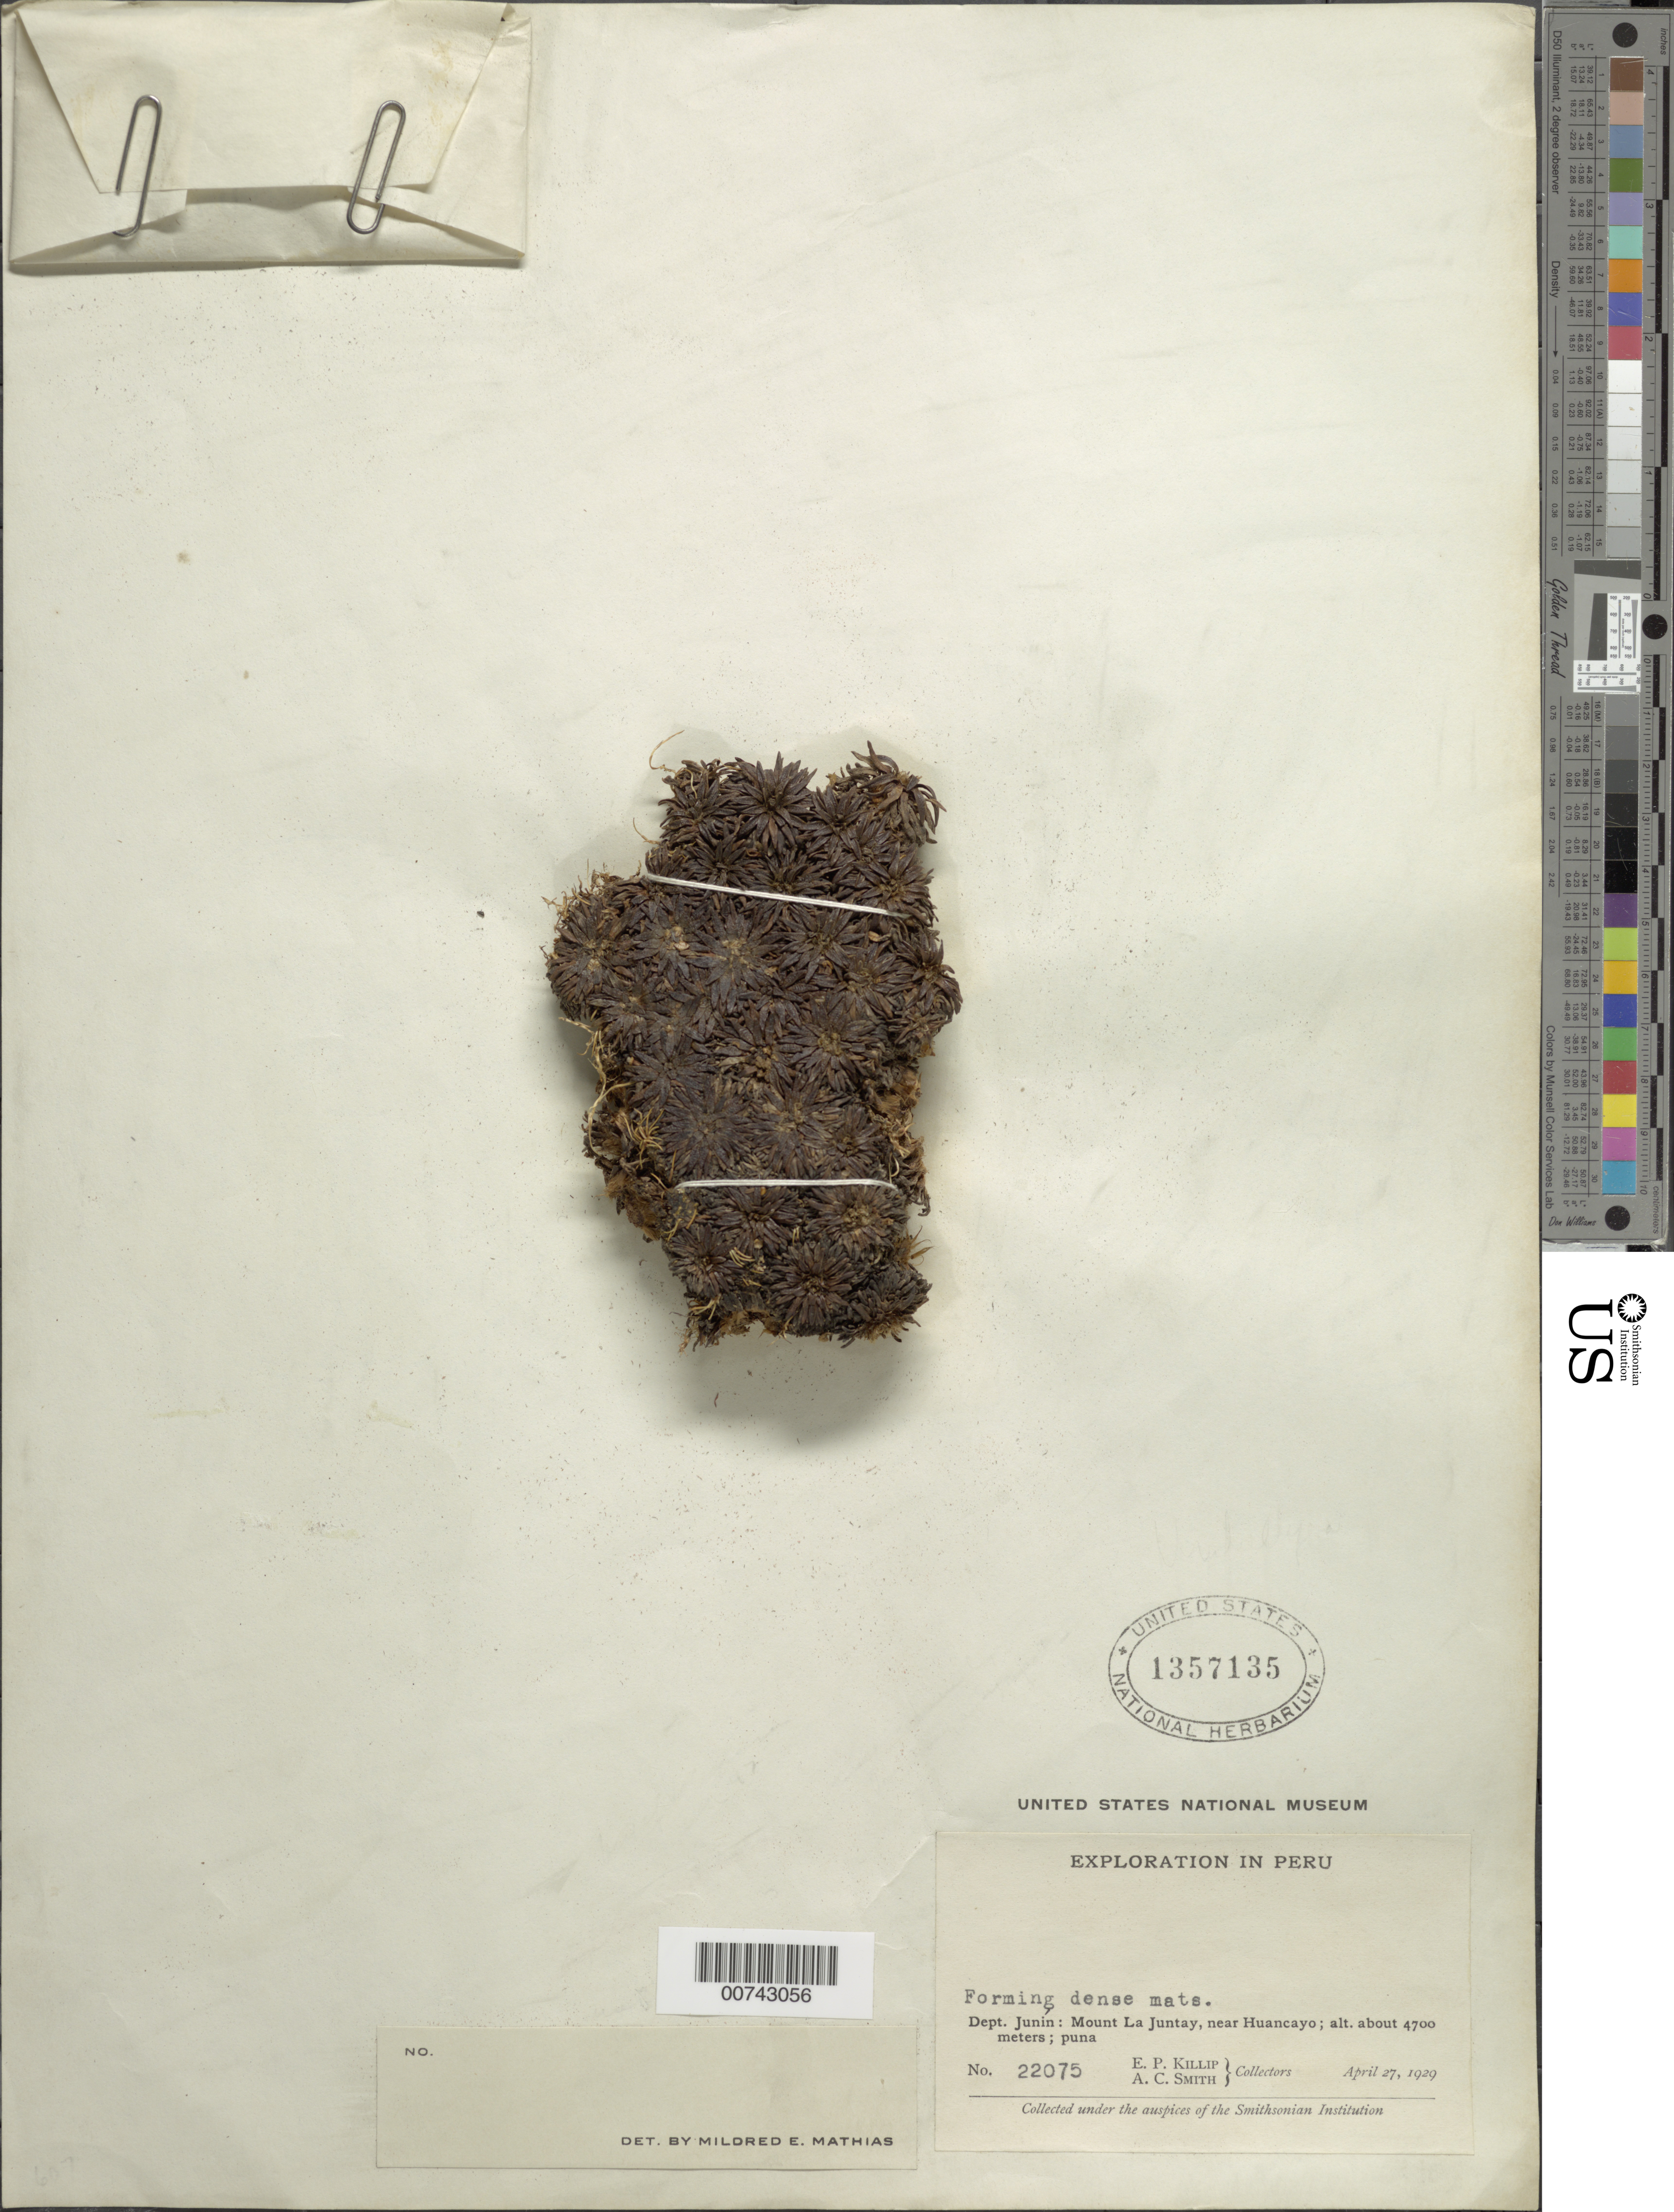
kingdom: Plantae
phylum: Tracheophyta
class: Magnoliopsida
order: Asterales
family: Asteraceae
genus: Werneria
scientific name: Werneria sp.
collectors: E. P. Killip & A. C. Smith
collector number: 22075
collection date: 1929-04-27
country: Peru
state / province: Junín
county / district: Huancayo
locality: Mount La Juntay, near Huancayo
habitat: Puna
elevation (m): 4700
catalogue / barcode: US 1357135